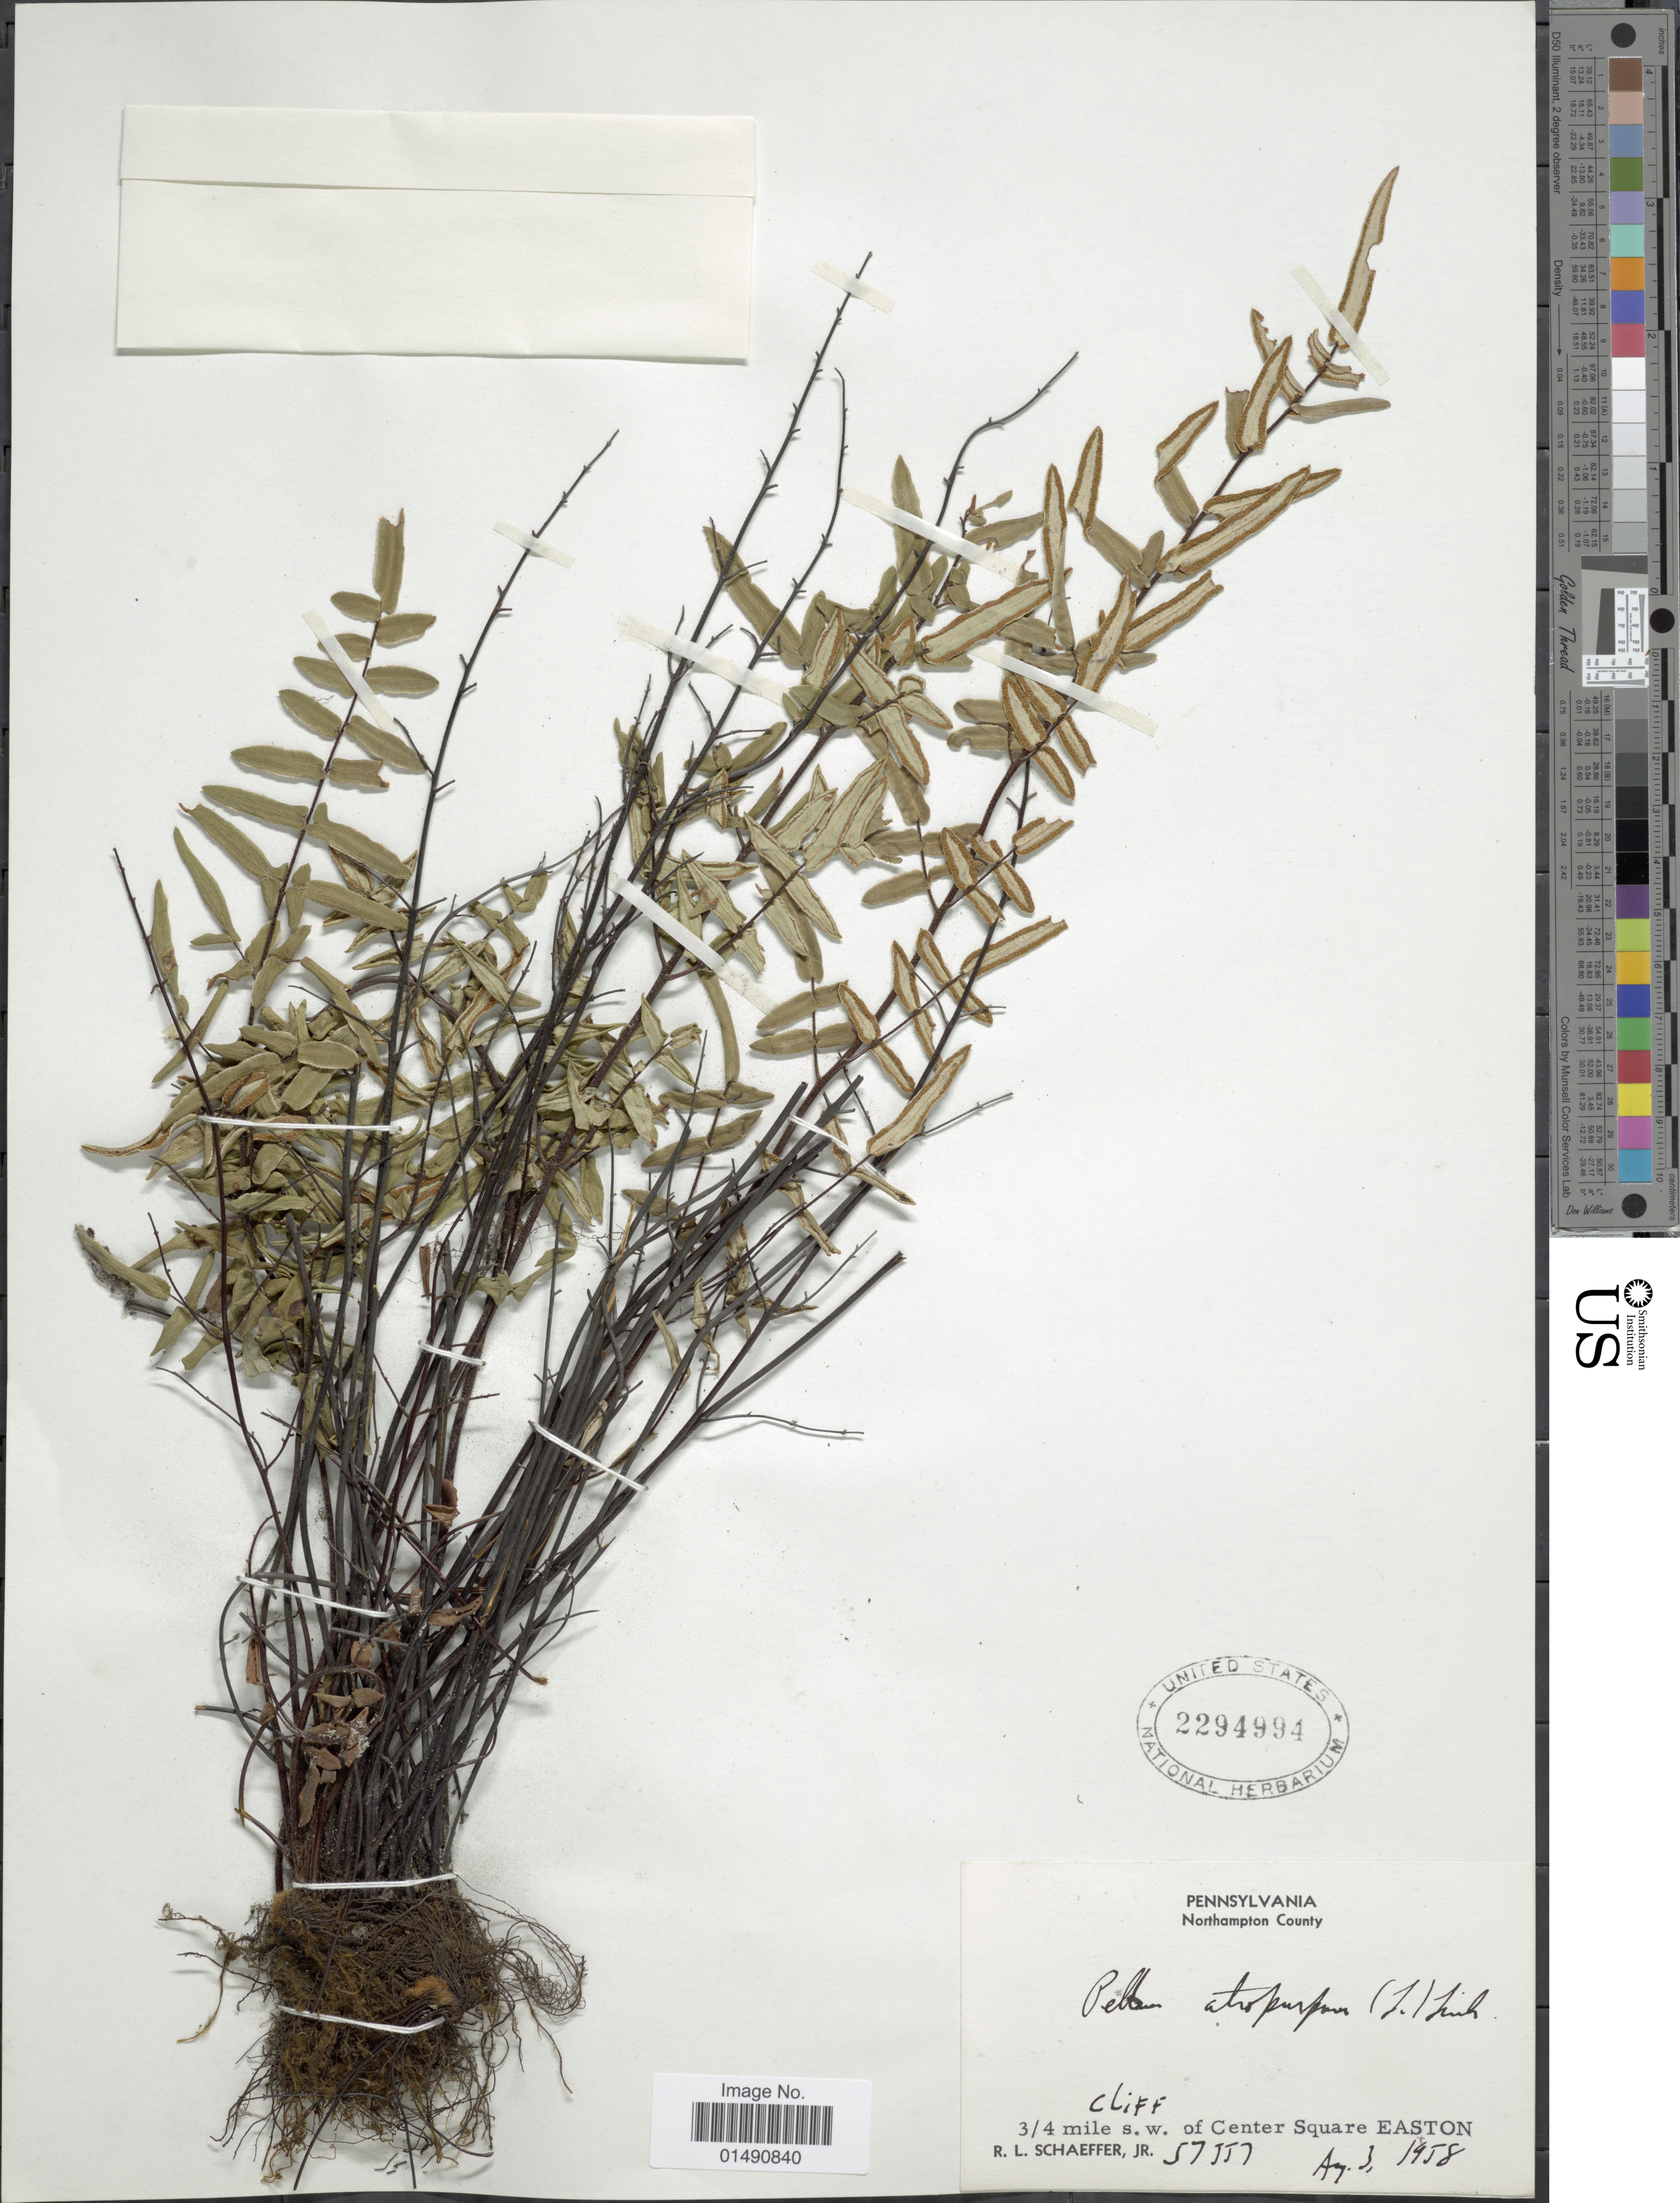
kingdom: Plantae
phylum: Tracheophyta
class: Polypodiopsida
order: Polypodiales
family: Pteridaceae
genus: Pellaea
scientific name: Pellaea atropurpurea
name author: (L.) Link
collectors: R. L. Schaeffer Jr.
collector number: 57557*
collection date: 1958-04-03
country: United States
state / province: Pennsylvania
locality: Northampton County, 3/4 mile s.w. of Center Square Easton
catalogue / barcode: US 2294994